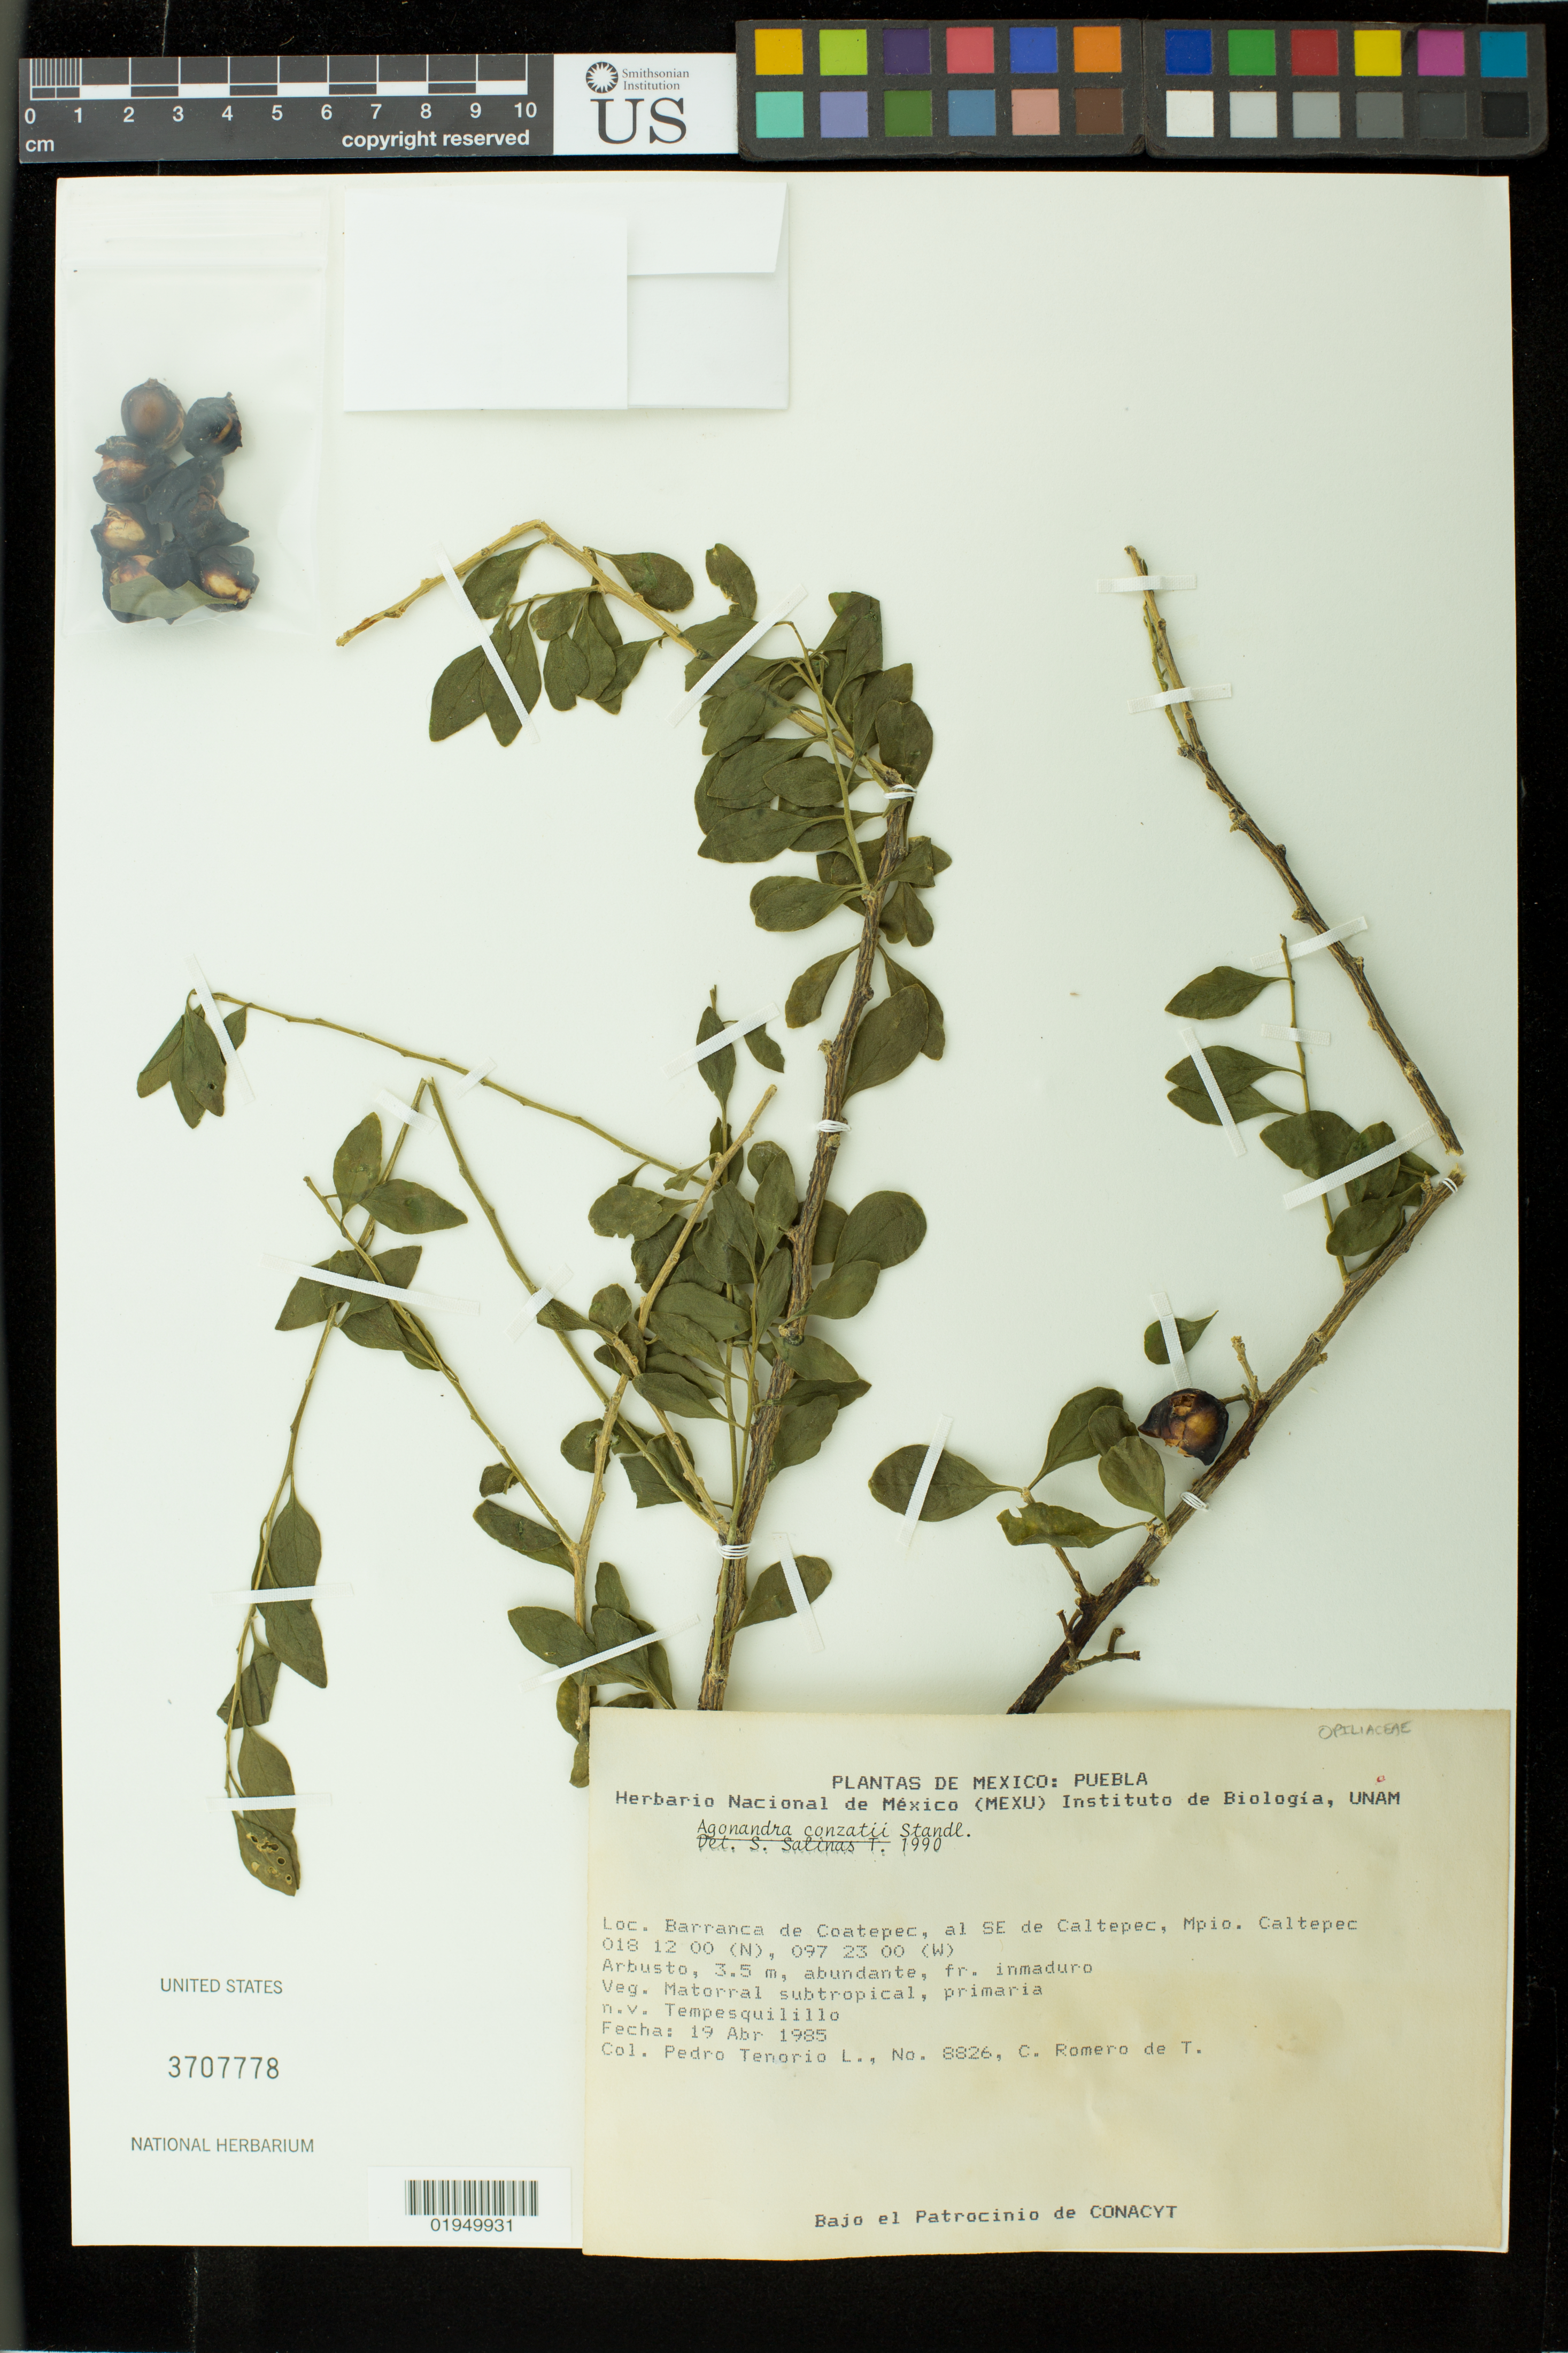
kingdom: Plantae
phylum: Tracheophyta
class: Magnoliopsida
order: Santalales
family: Opiliaceae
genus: Agonandra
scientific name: Agonandra conzattii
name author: Standl.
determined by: Salinas T., S.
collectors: P. Tenorio L. & C. Romero de T.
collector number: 8826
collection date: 1985-04-19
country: Mexico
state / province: Puebla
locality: Barranca de Coatepec, al SE de Caltepec, Mpio. Caltepec.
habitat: Matorral subtropical, primaria.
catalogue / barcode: US 3707778